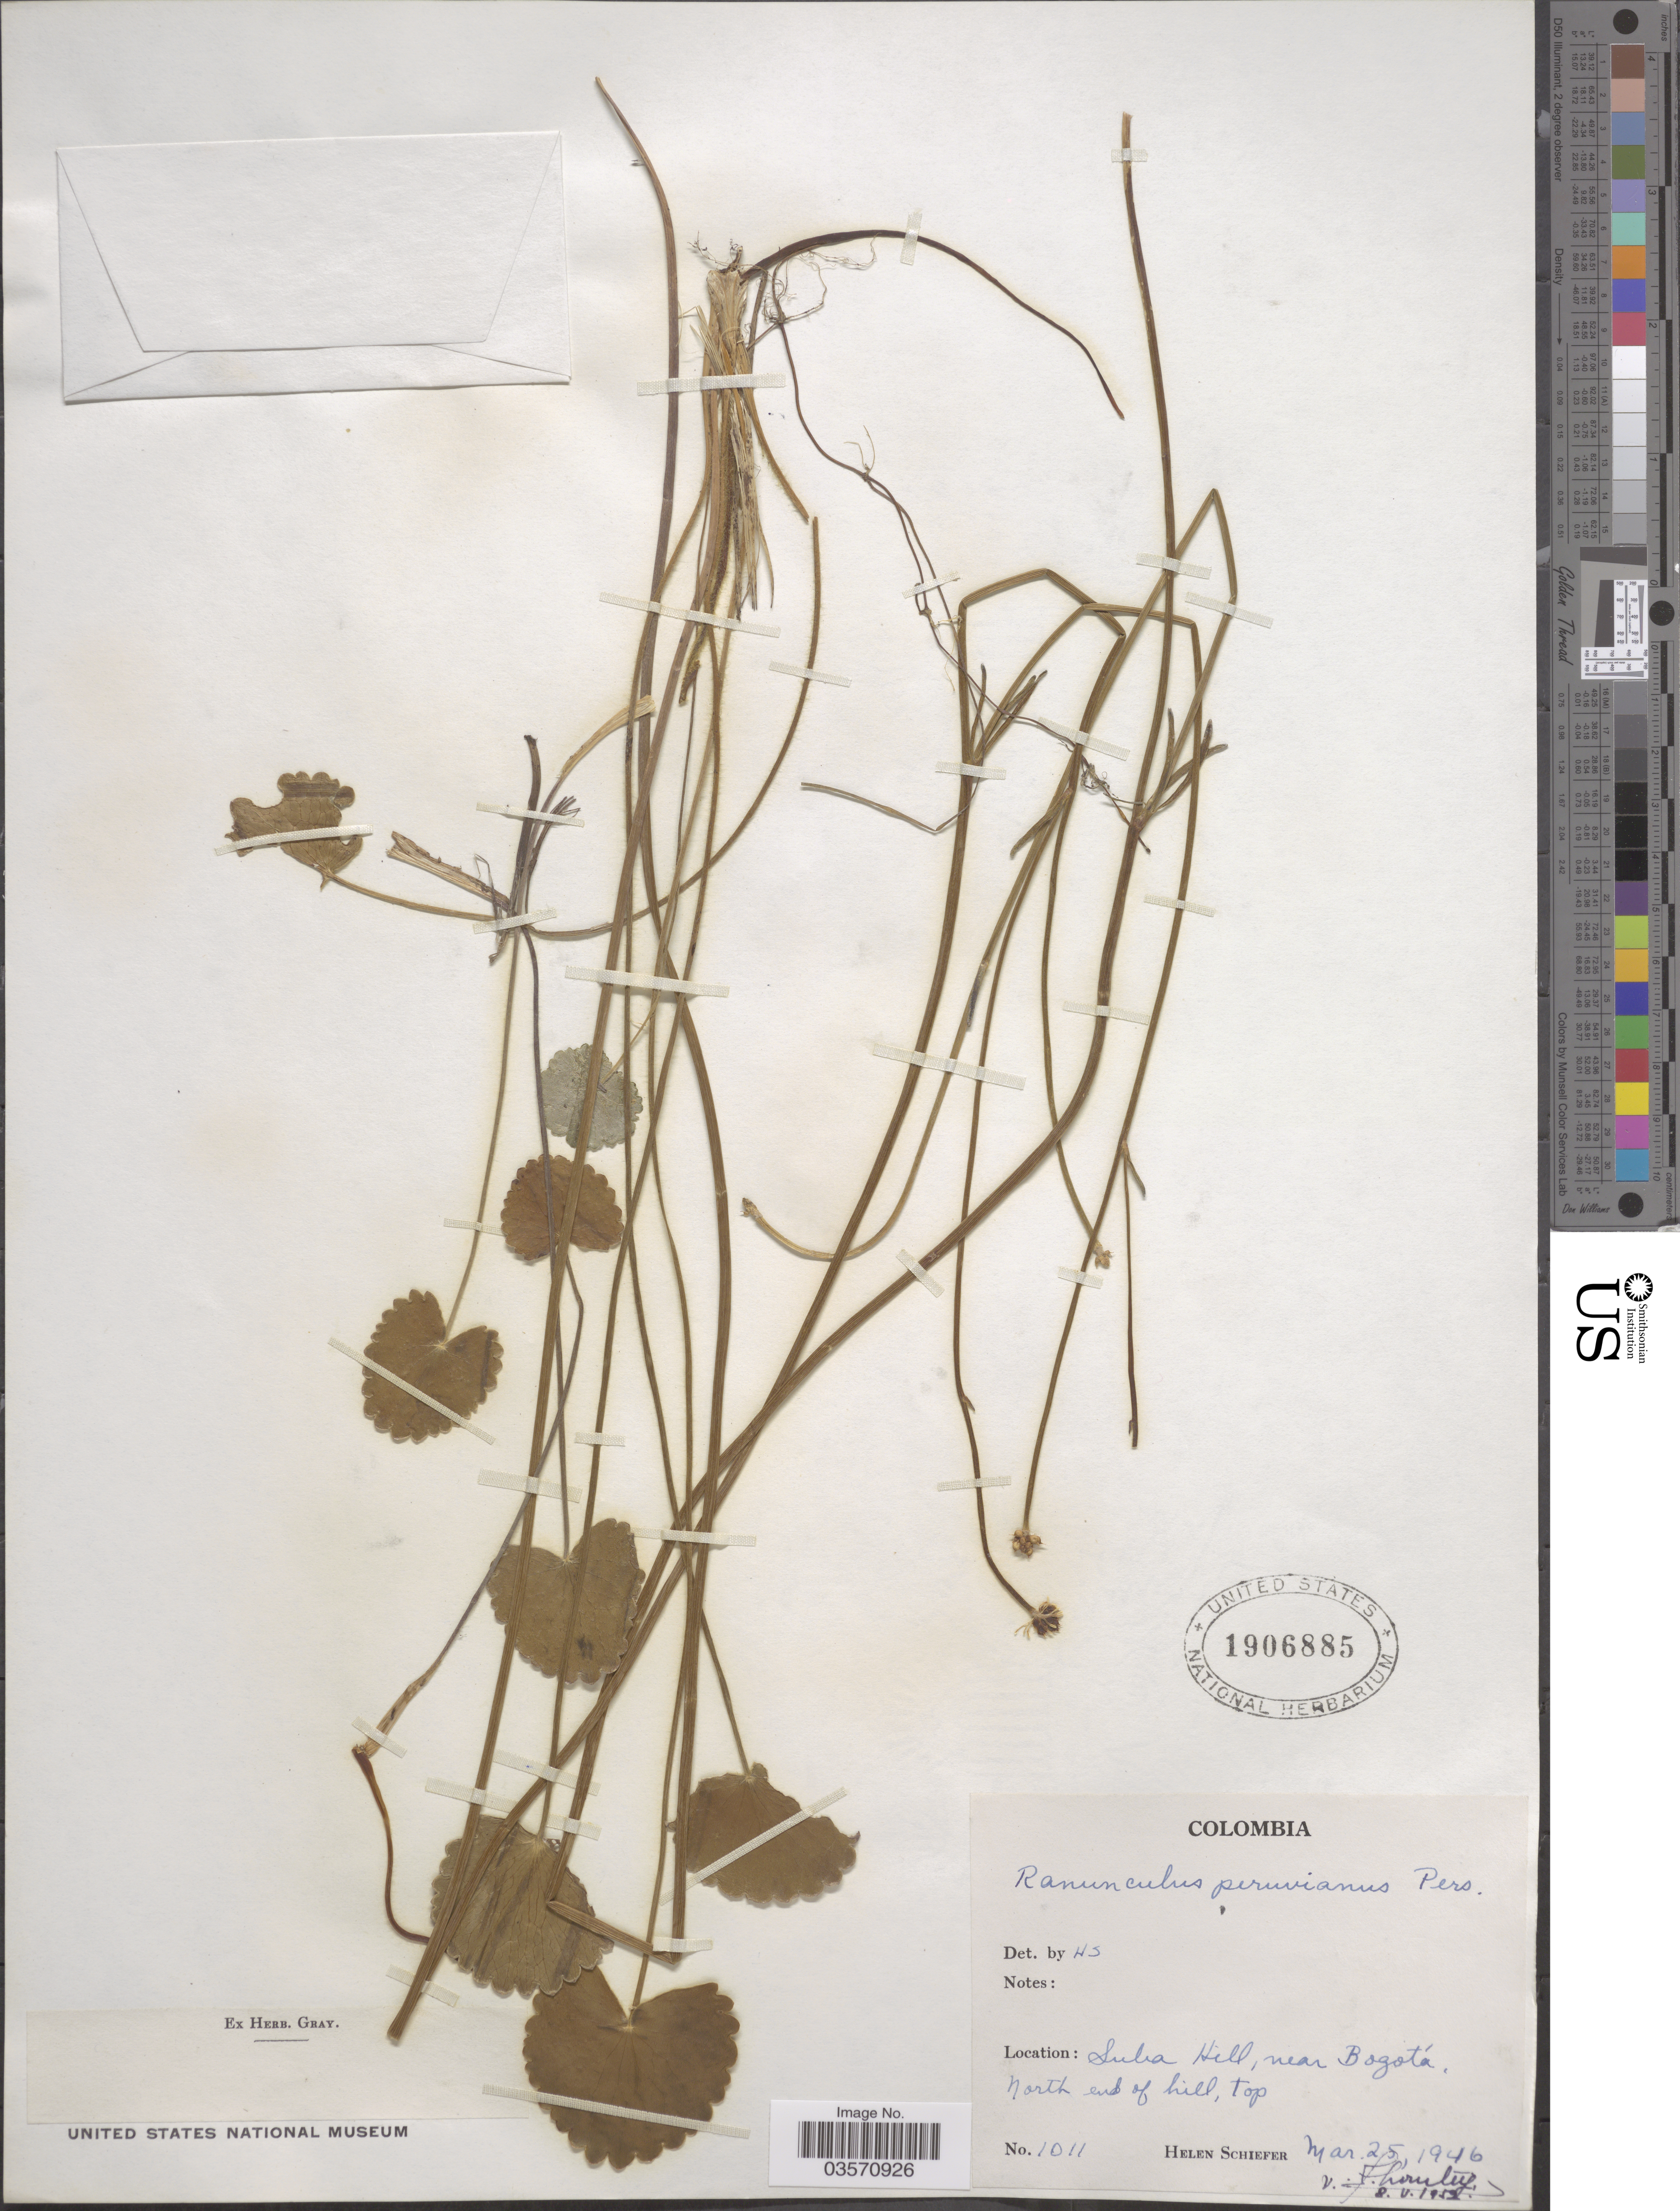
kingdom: Plantae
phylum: Tracheophyta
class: Magnoliopsida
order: Ranunculales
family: Ranunculaceae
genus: Ranunculus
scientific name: Ranunculus peruvianus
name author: Pers.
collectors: H. Schiefer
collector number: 1011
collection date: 1946-03-25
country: Colombia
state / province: Bogota D.C.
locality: Suba Hill, near Bogotá, North end of hill, Top.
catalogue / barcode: US 1906885